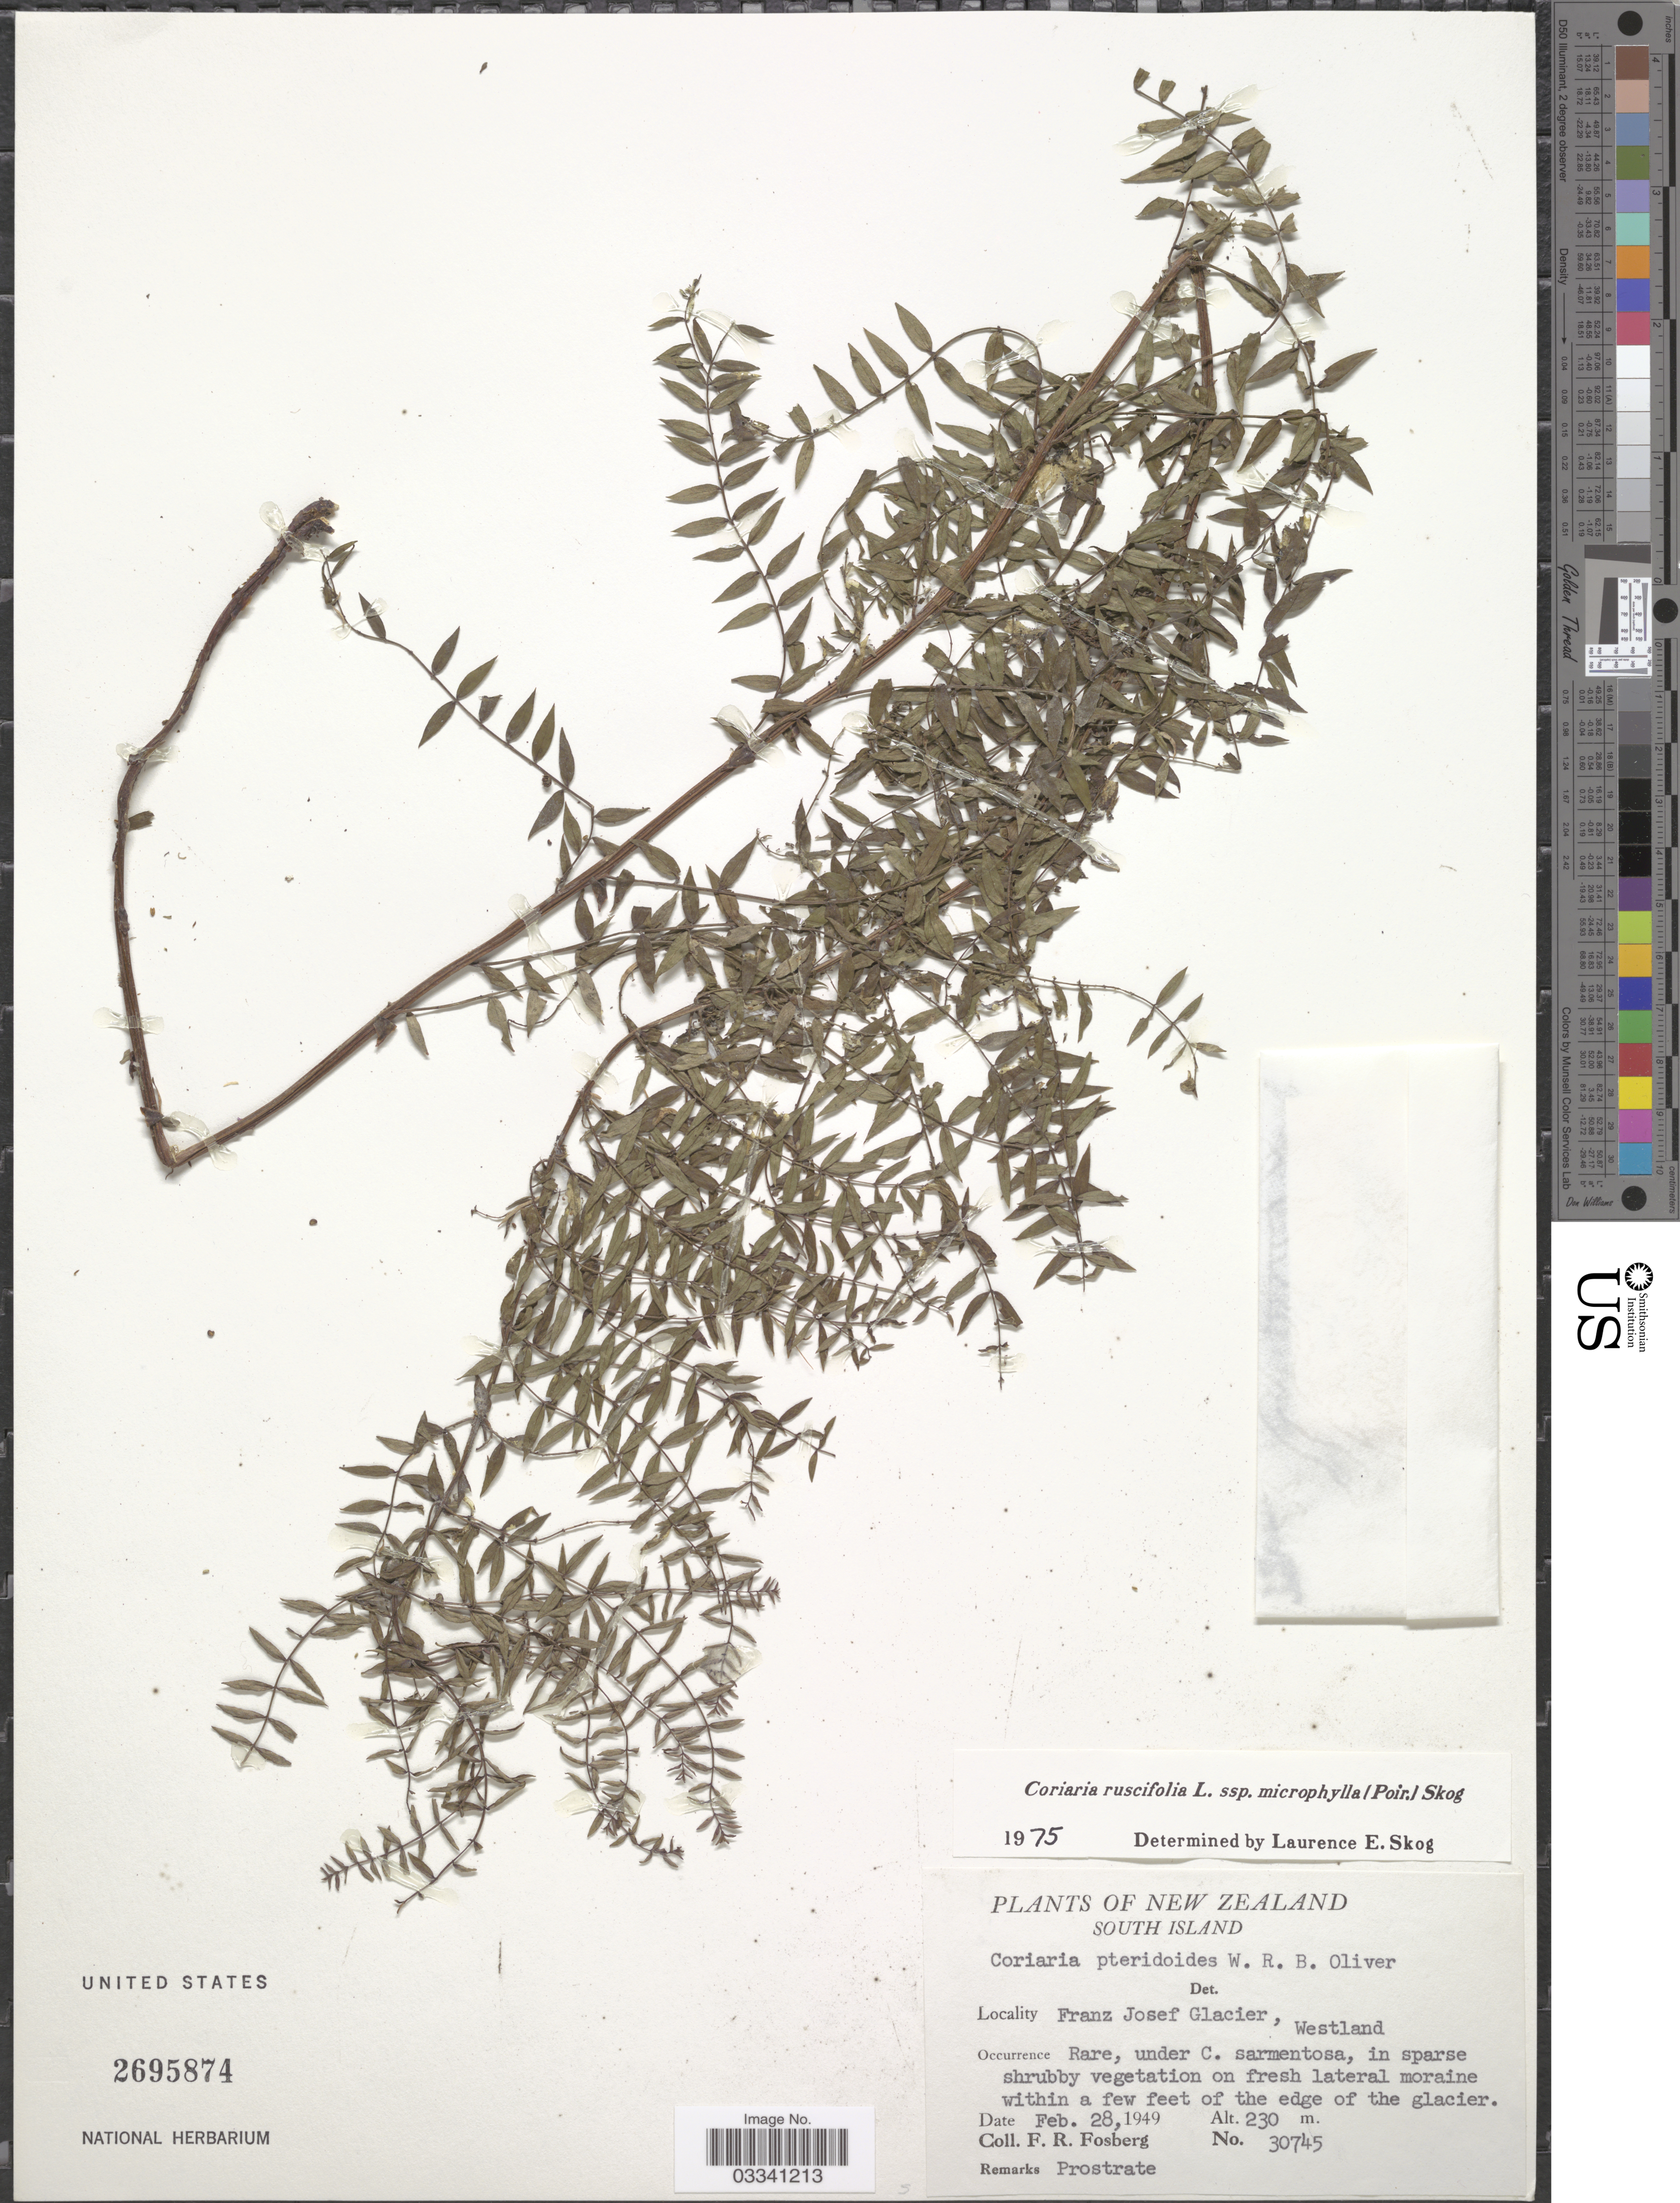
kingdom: Plantae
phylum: Tracheophyta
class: Magnoliopsida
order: Cucurbitales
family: Coriariaceae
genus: Coriaria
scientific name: Coriaria ruscifolia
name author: L.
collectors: F. R. Fosberg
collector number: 30745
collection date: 1949-02-28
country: New Zealand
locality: South Island. Franz Josef Glacier, Westland.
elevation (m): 230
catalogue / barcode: US 2695874